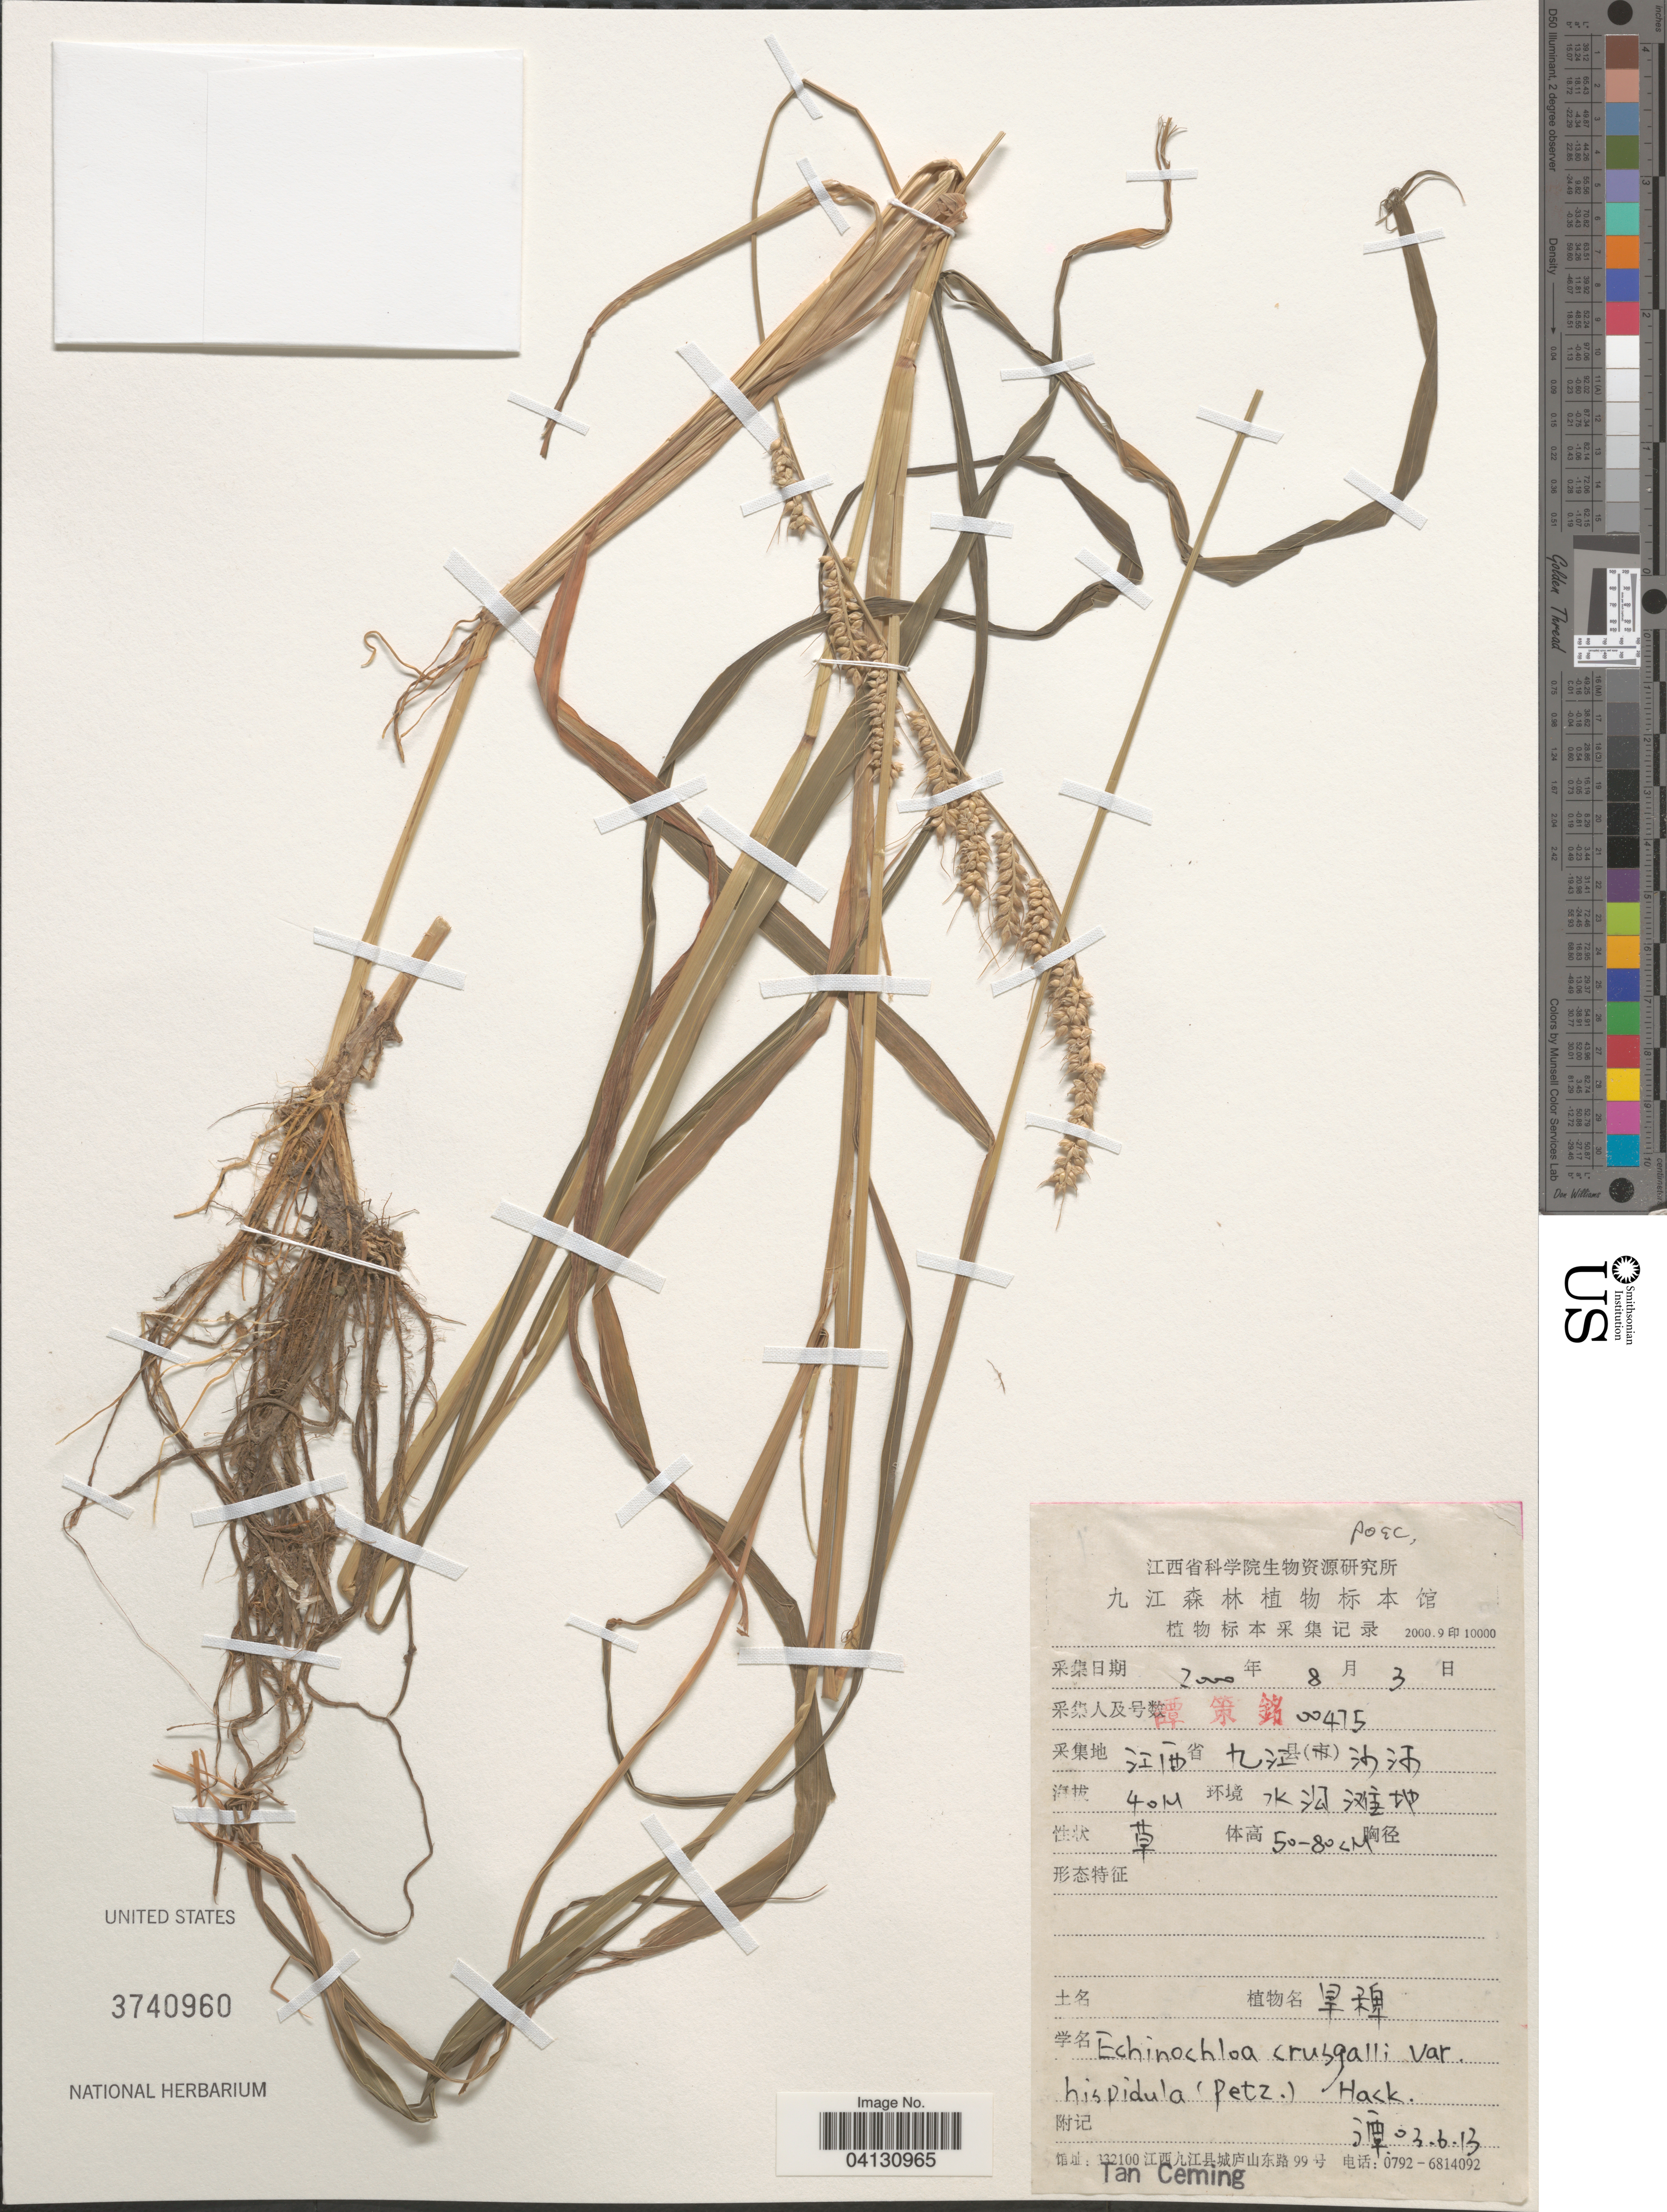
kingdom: Plantae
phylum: Tracheophyta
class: Liliopsida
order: Poales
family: Poaceae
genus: Echinochloa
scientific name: Echinochloa crus-galli var. hispidula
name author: (Retz.) Honda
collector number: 00475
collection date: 2000-08-03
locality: X. Tan Ceming.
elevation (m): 40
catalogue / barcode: US 3740960